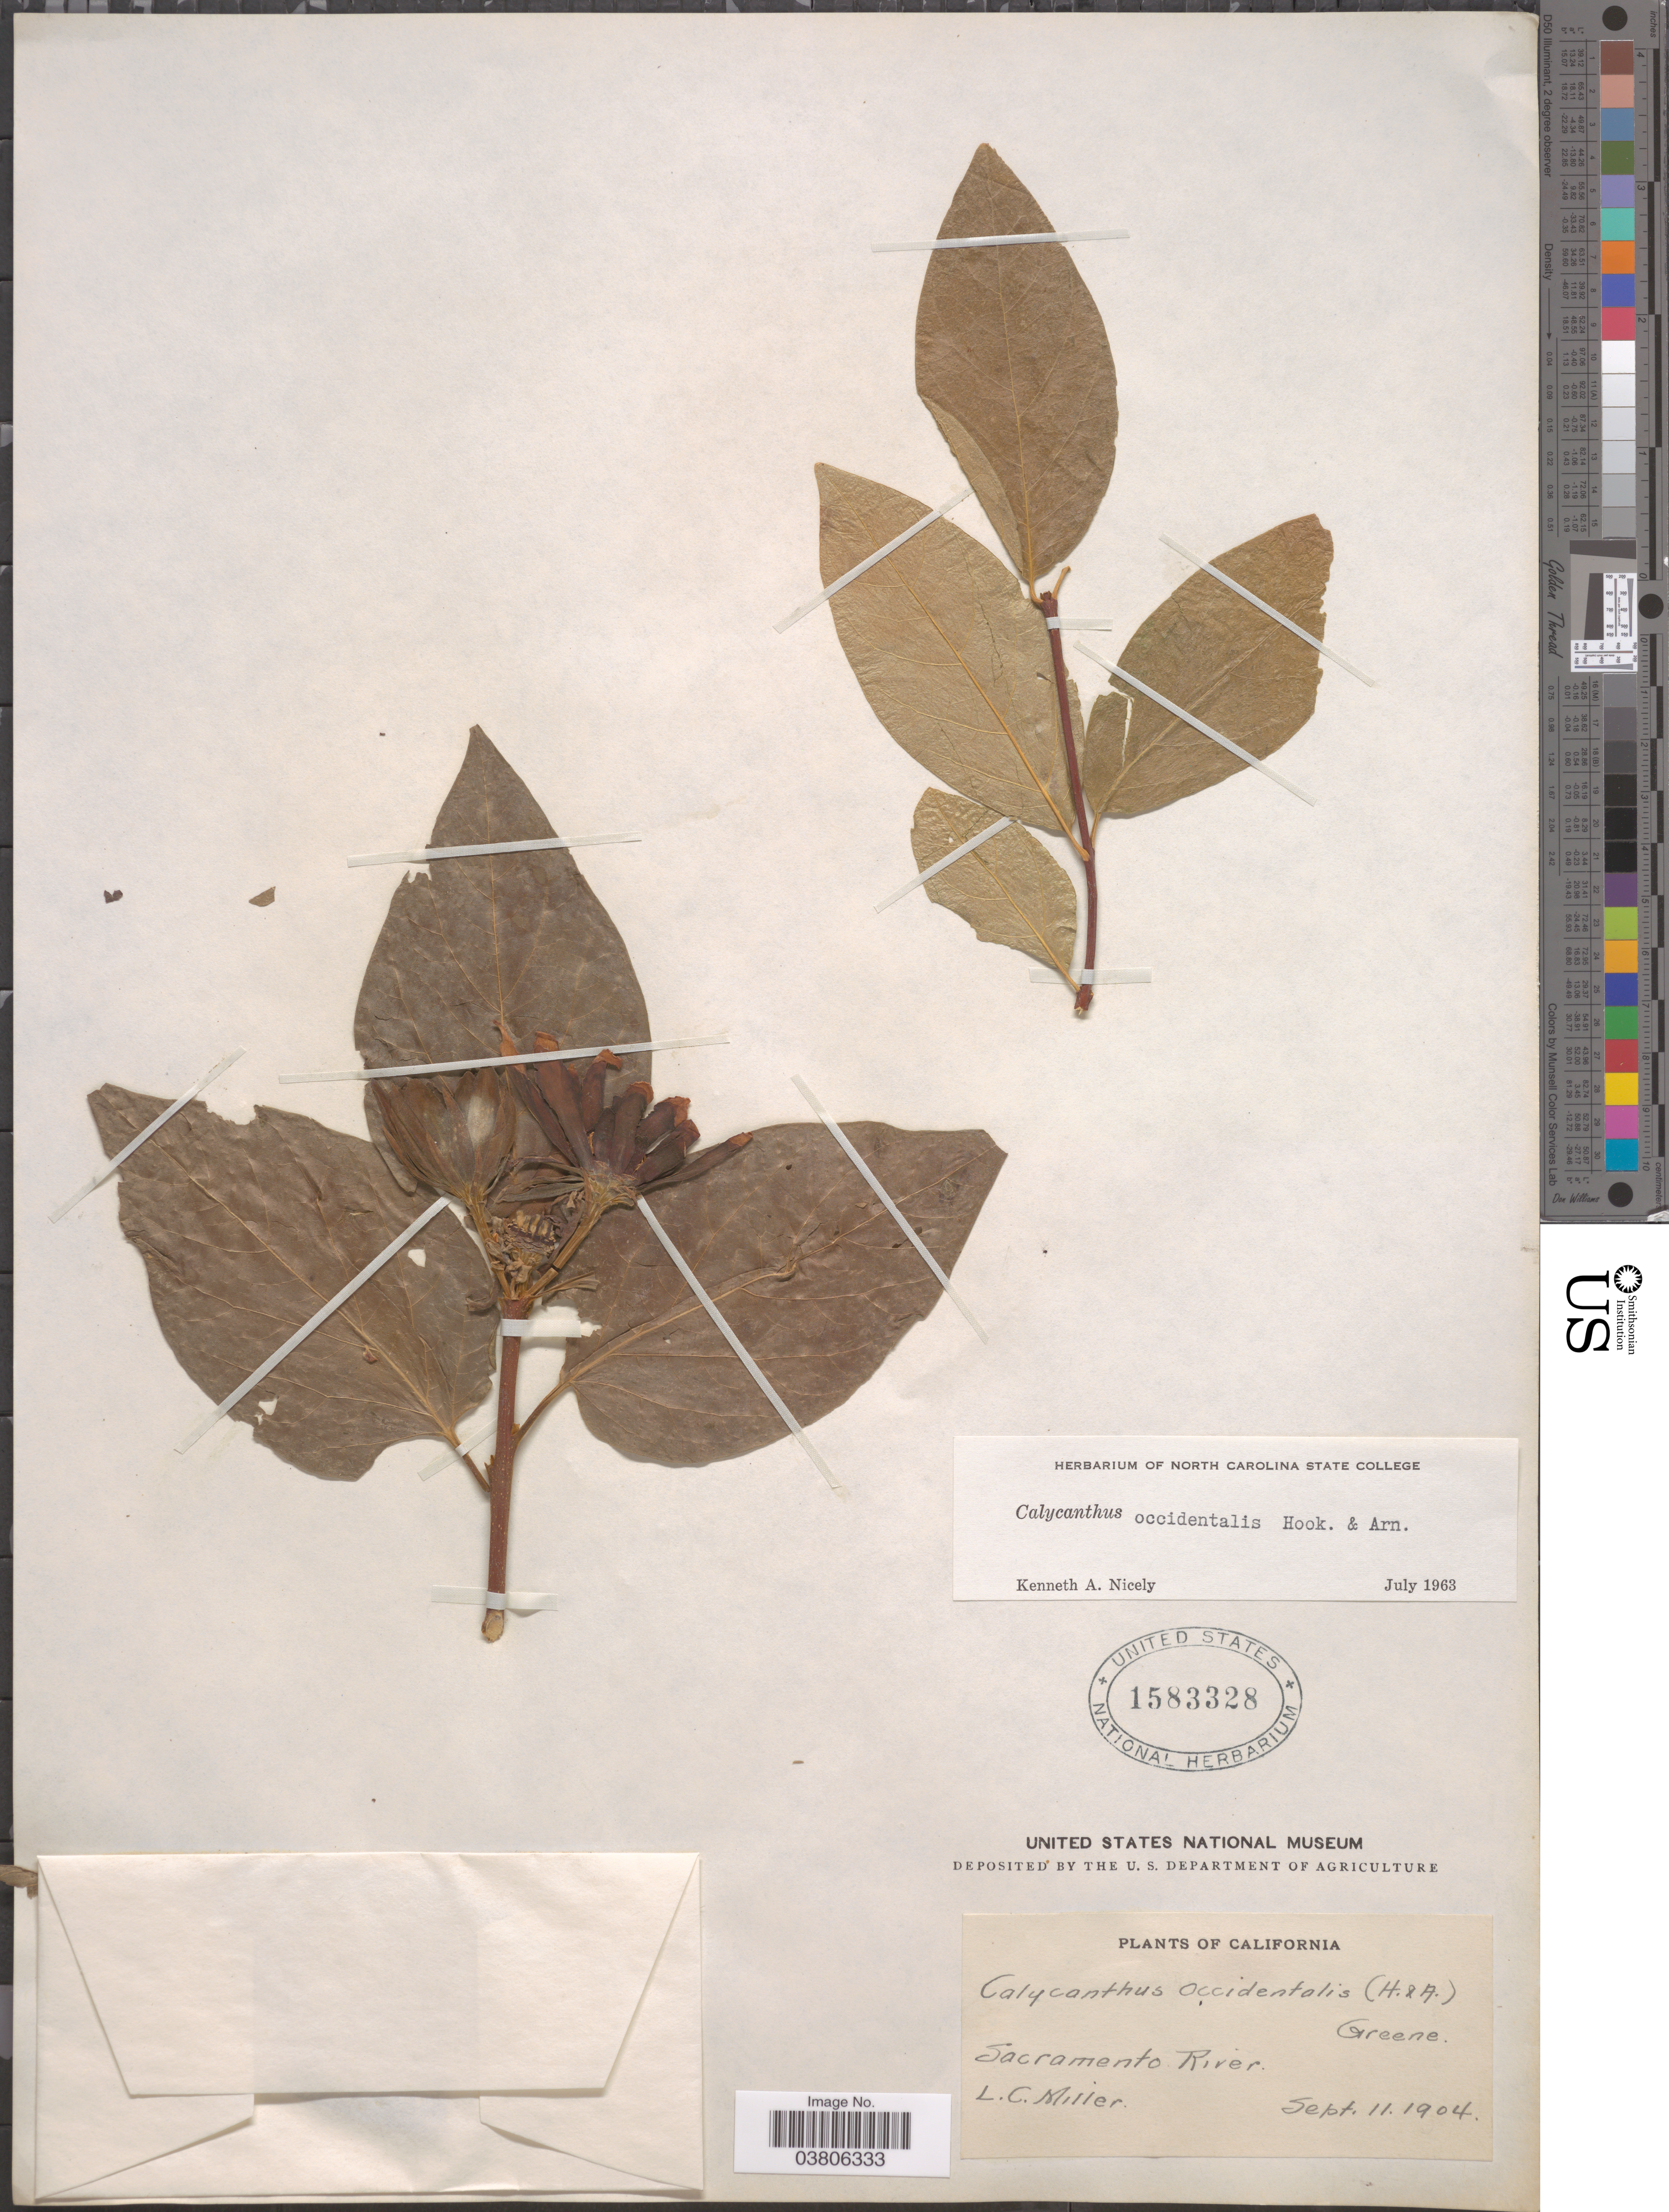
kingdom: Plantae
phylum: Tracheophyta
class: Magnoliopsida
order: Laurales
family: Calycanthaceae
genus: Calycanthus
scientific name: Calycanthus occidentalis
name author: Hook. & Arn.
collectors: L. Miller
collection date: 1904-09-11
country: United States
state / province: California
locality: Sacramento River.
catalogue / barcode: US 1583328